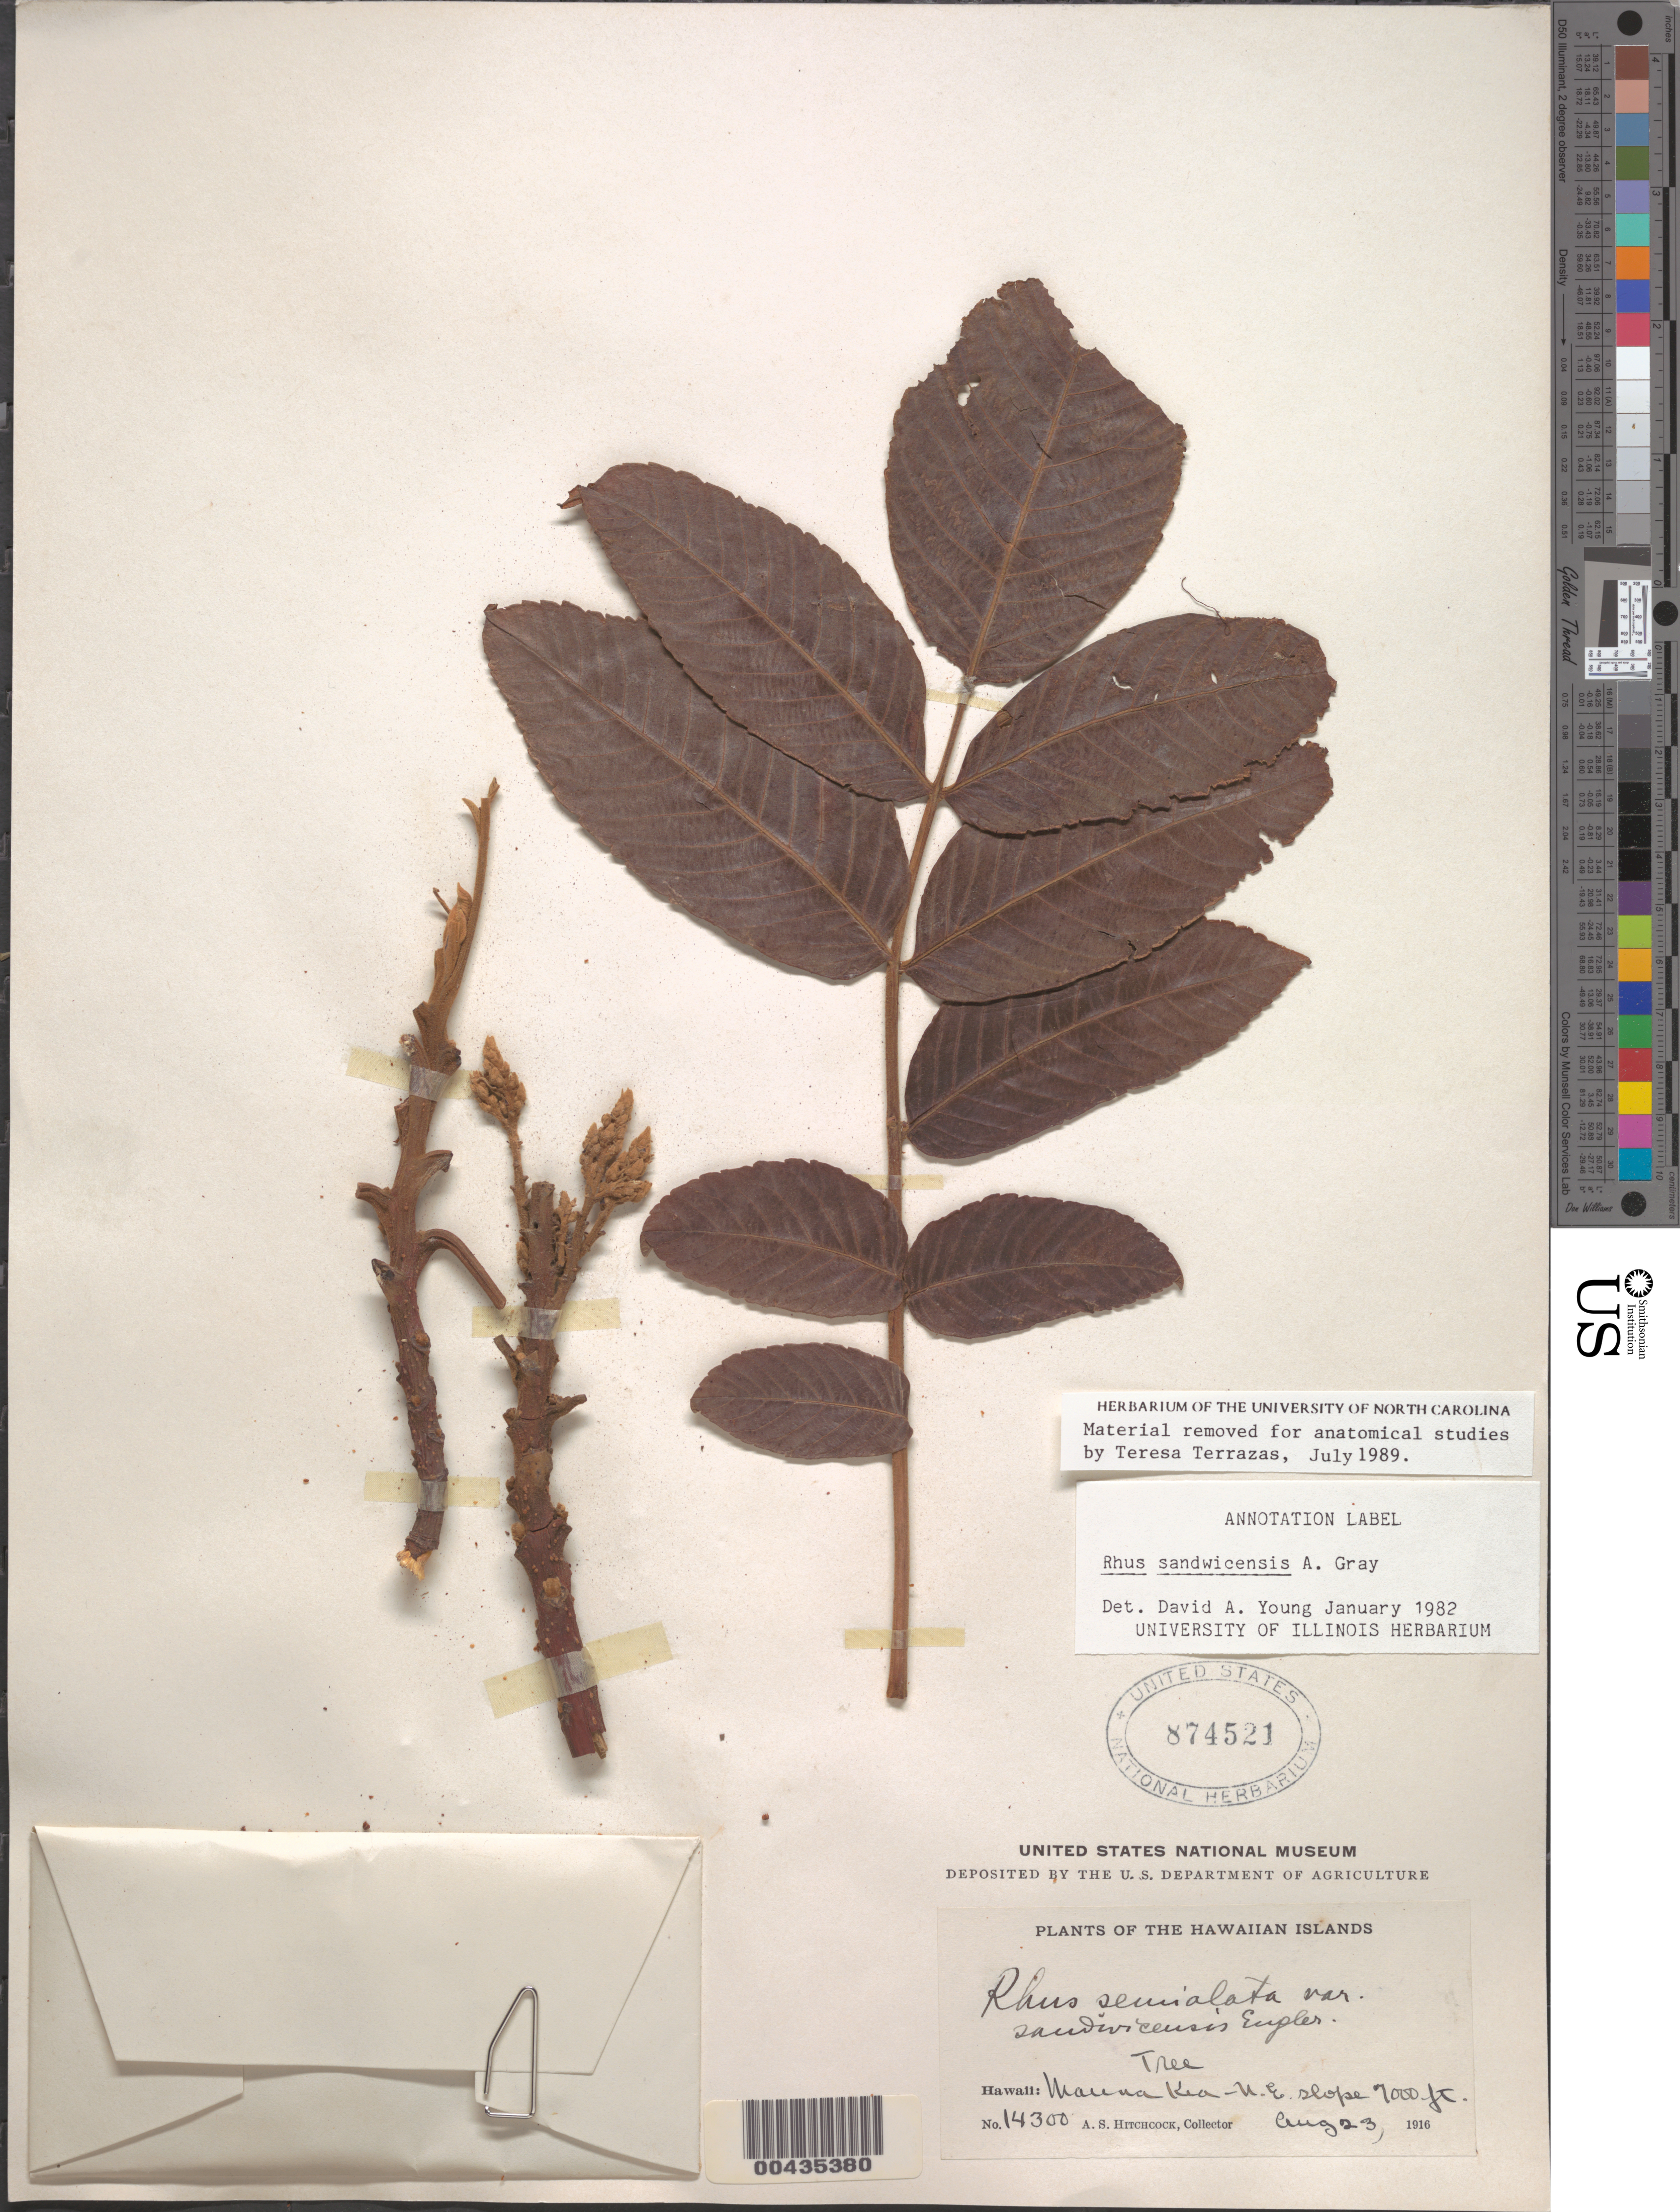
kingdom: Plantae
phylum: Tracheophyta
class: Magnoliopsida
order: Sapindales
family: Anacardiaceae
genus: Rhus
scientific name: Rhus sandwicensis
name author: A. Gray in Wilkes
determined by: Young, D. A.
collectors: A. S. Hitchcock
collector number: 14300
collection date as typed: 23 Aug 1916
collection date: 1916-08-23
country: United States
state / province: Hawaii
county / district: Hawaii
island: Hawaii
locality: Mauna Kea: NE slope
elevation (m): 2134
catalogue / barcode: US 874521